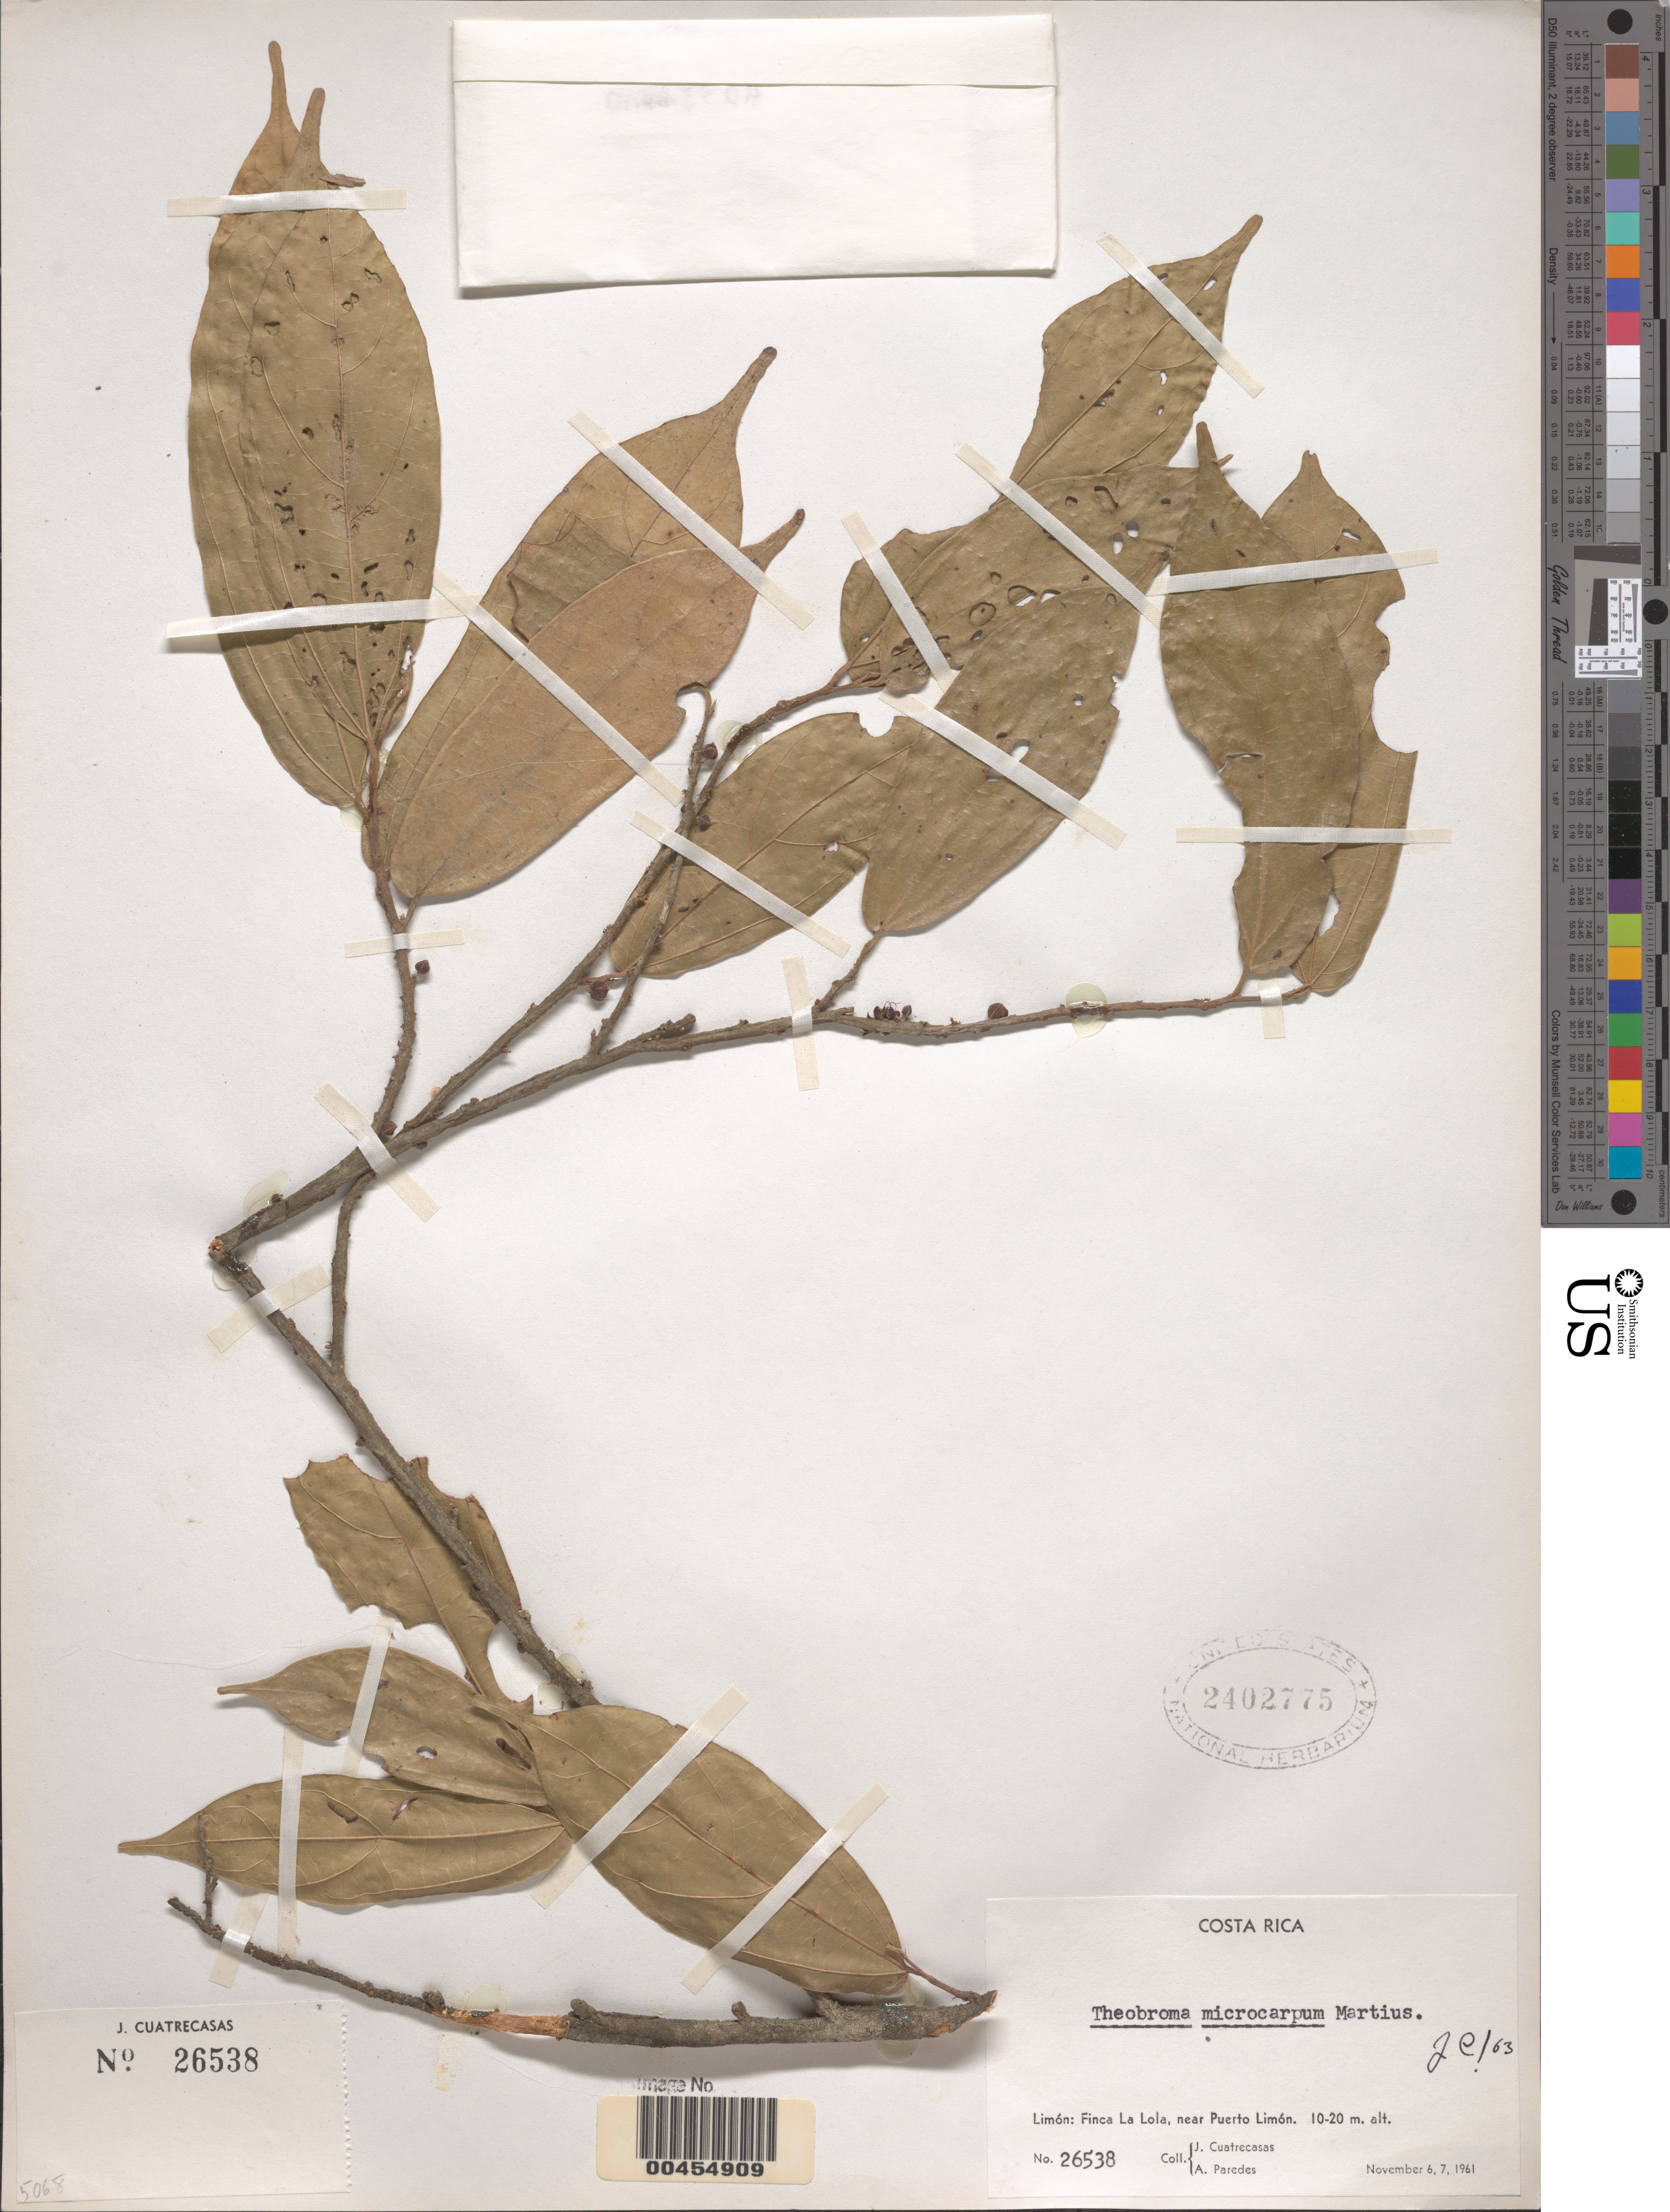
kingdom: Plantae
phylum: Tracheophyta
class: Magnoliopsida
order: Malvales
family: Malvaceae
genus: Theobroma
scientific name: Theobroma microcarpum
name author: Mart.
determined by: Dorr, Laurence J., Curator (BOT), Smithsonian Institution - National Museum of Natural History (UNITED STATES)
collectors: J. Cuatrecasas & A. Paredes C.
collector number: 26538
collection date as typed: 06 Nov 1961 to 07 Nov 1961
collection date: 1961-11-06/1961-11-07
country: Costa Rica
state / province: Limón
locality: Finca La Lola, near Puerto Limón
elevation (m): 10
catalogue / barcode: US 2402775